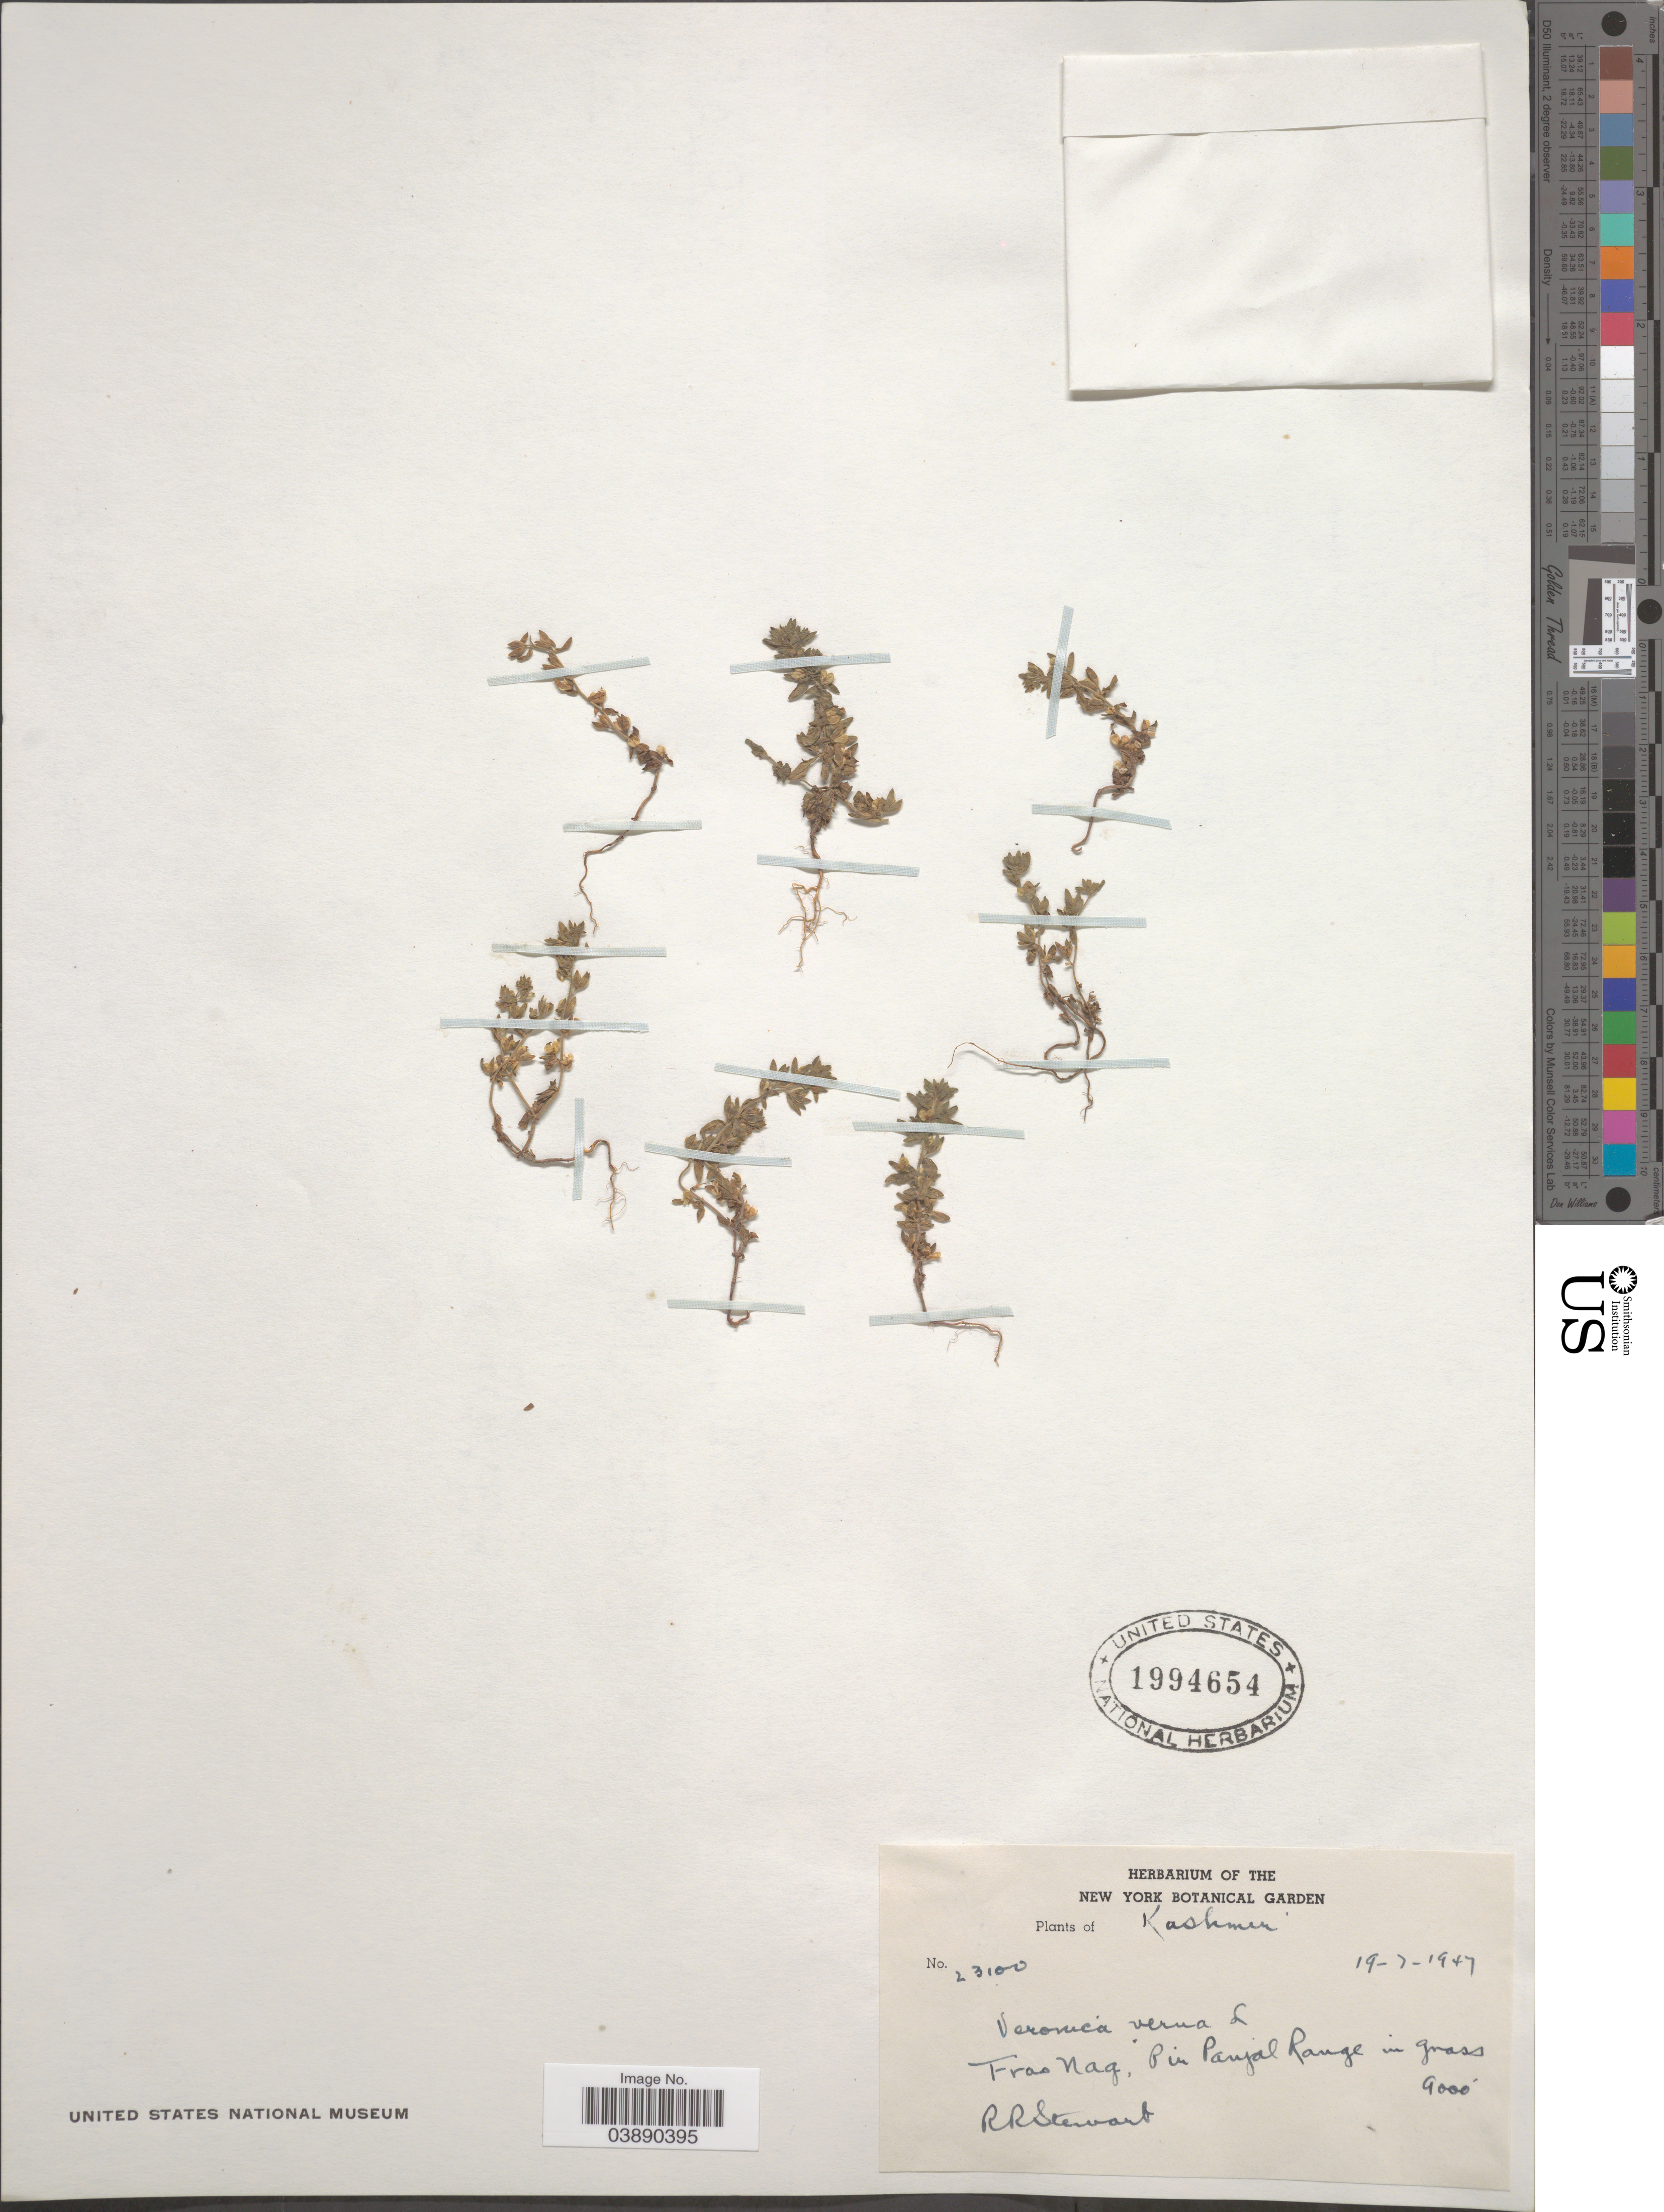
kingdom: Plantae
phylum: Tracheophyta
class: Magnoliopsida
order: Lamiales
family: Plantaginaceae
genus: Veronica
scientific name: Veronica verna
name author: L.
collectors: R. Stewart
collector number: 23100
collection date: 1947-07-19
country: India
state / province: Jammu and Kashmir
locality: Kashmir. Fras Nag, Pir Panjal Range in grass.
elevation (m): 2743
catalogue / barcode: US 1994654